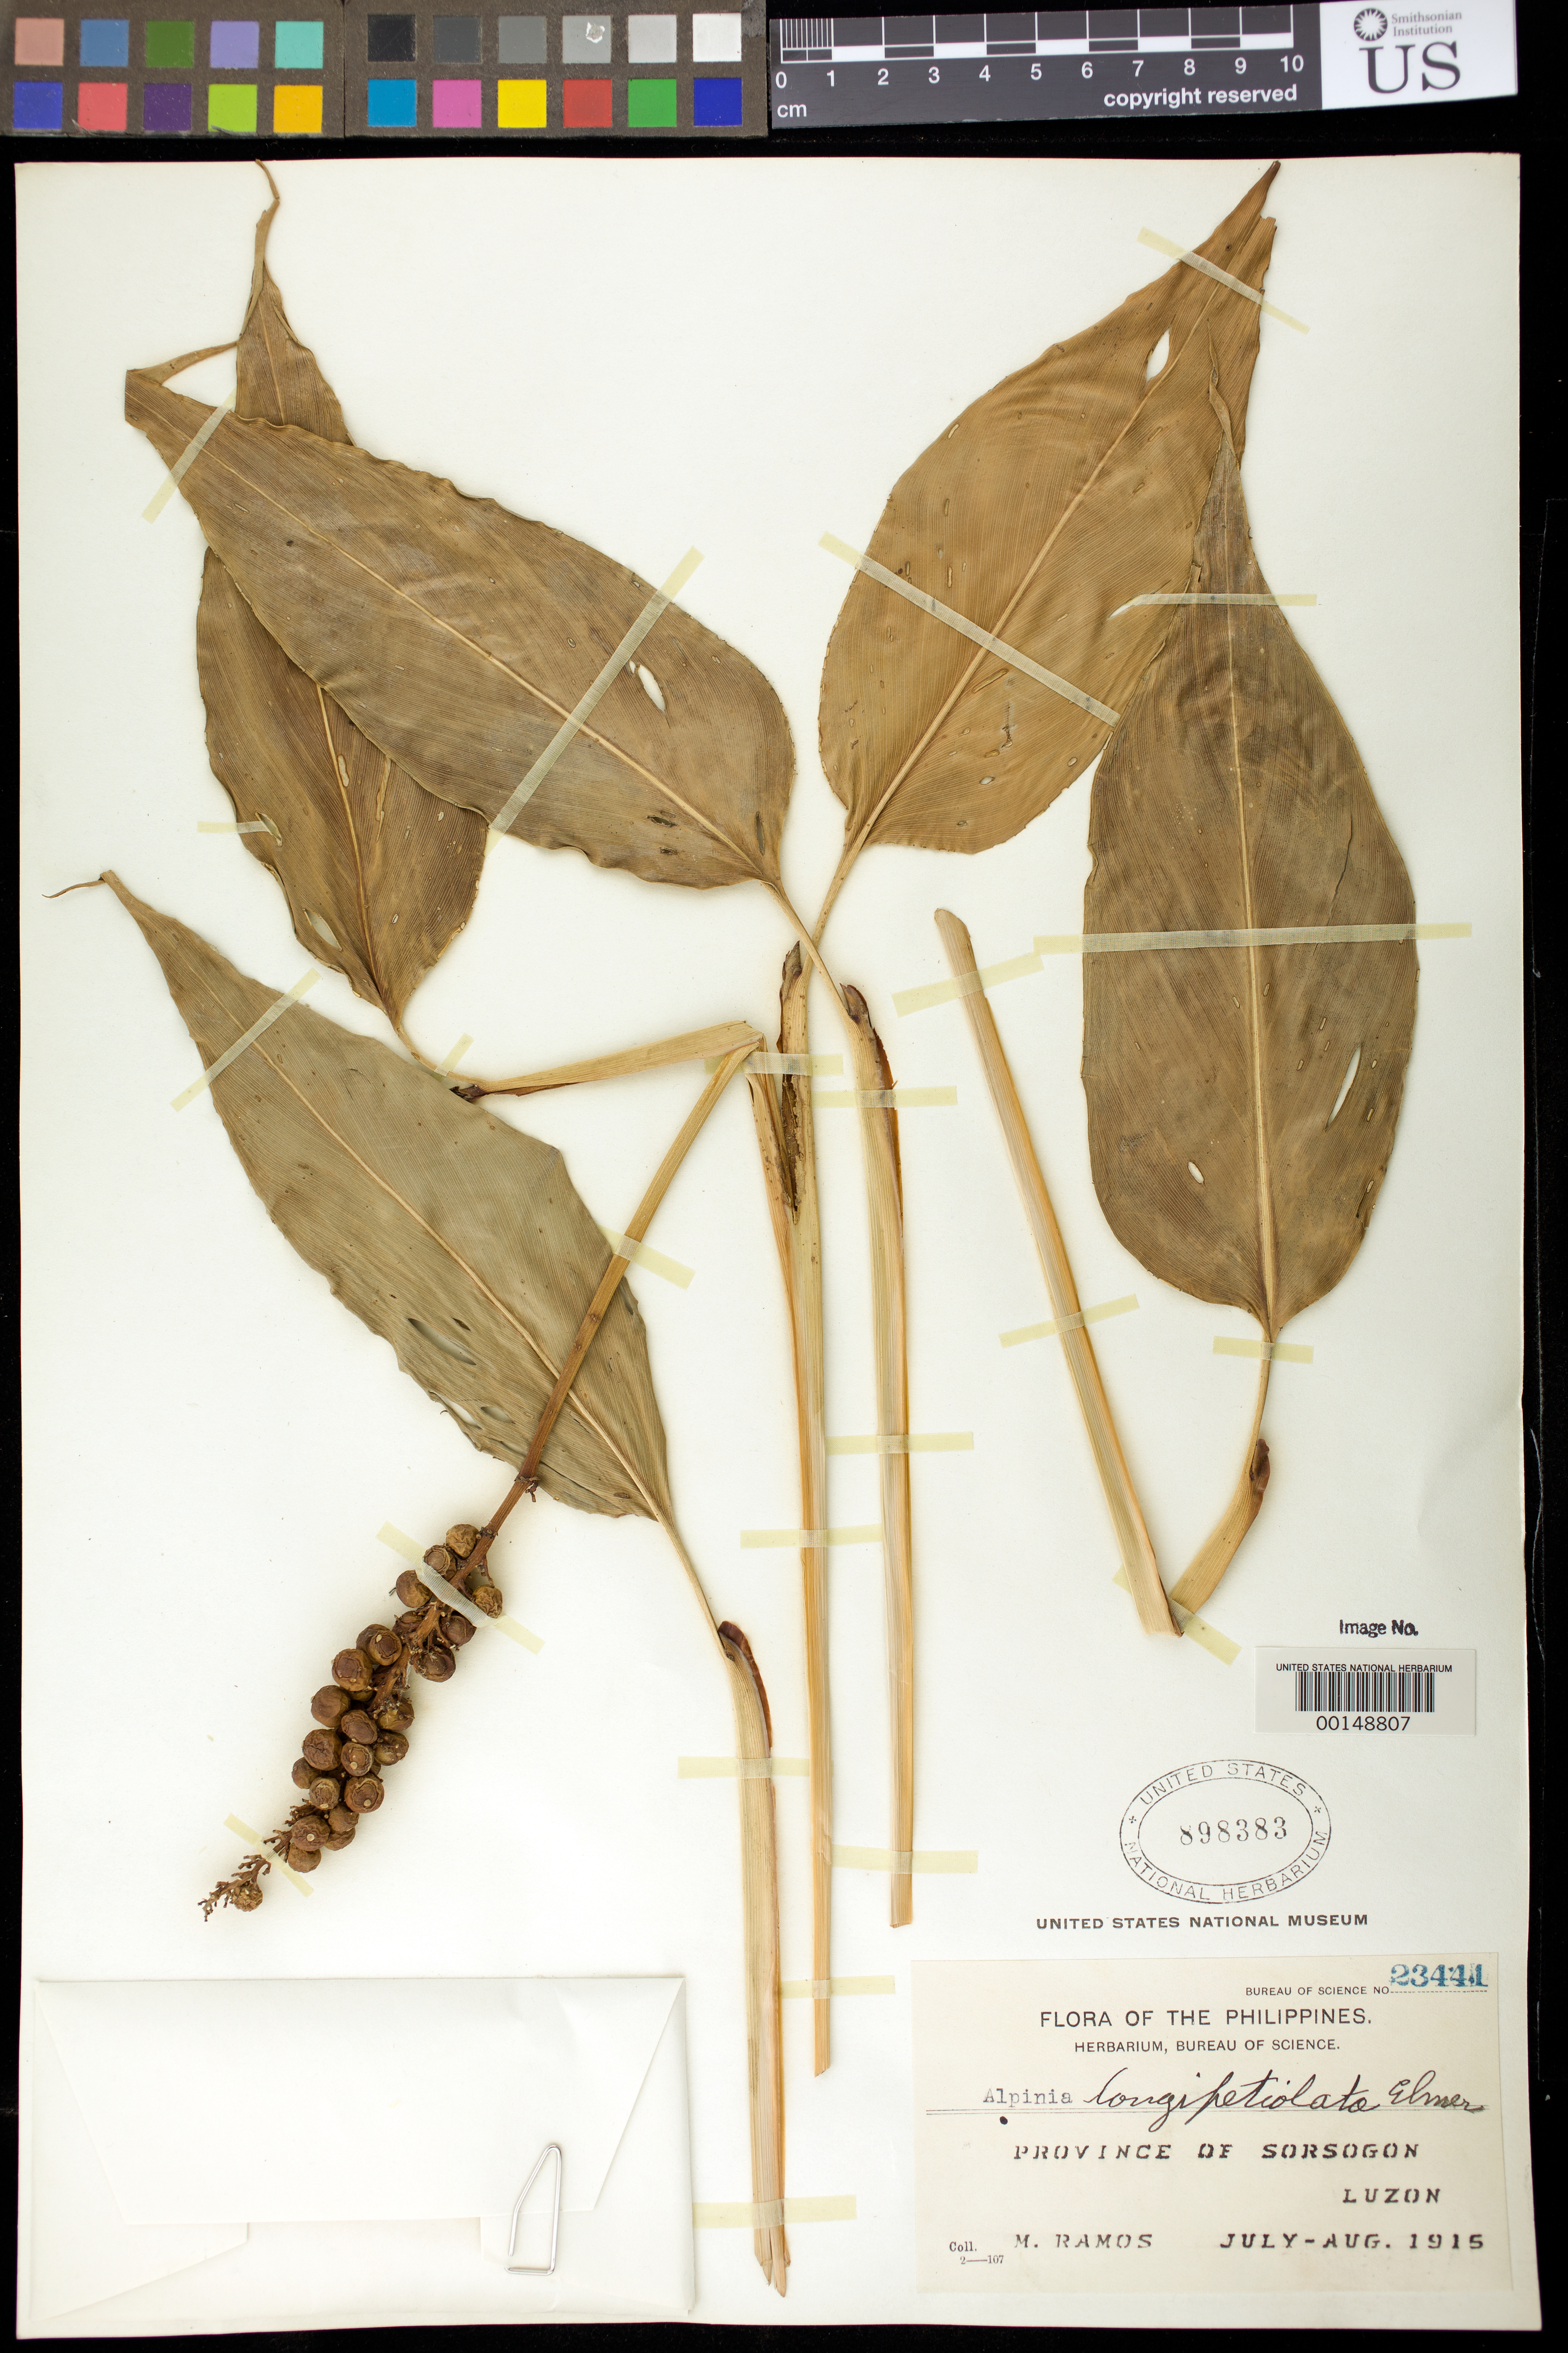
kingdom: Plantae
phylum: Tracheophyta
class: Liliopsida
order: Zingiberales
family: Zingiberaceae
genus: Alpinia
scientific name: Alpinia elmeri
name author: R.M. Sm.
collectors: M. Ramos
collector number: Bur. Sci. 23441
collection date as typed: Jul 1915 to -- Aug 1915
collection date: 1915-07/1915-08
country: Philippines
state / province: Bicol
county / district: Sorsogon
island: Luzon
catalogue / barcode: US 898383